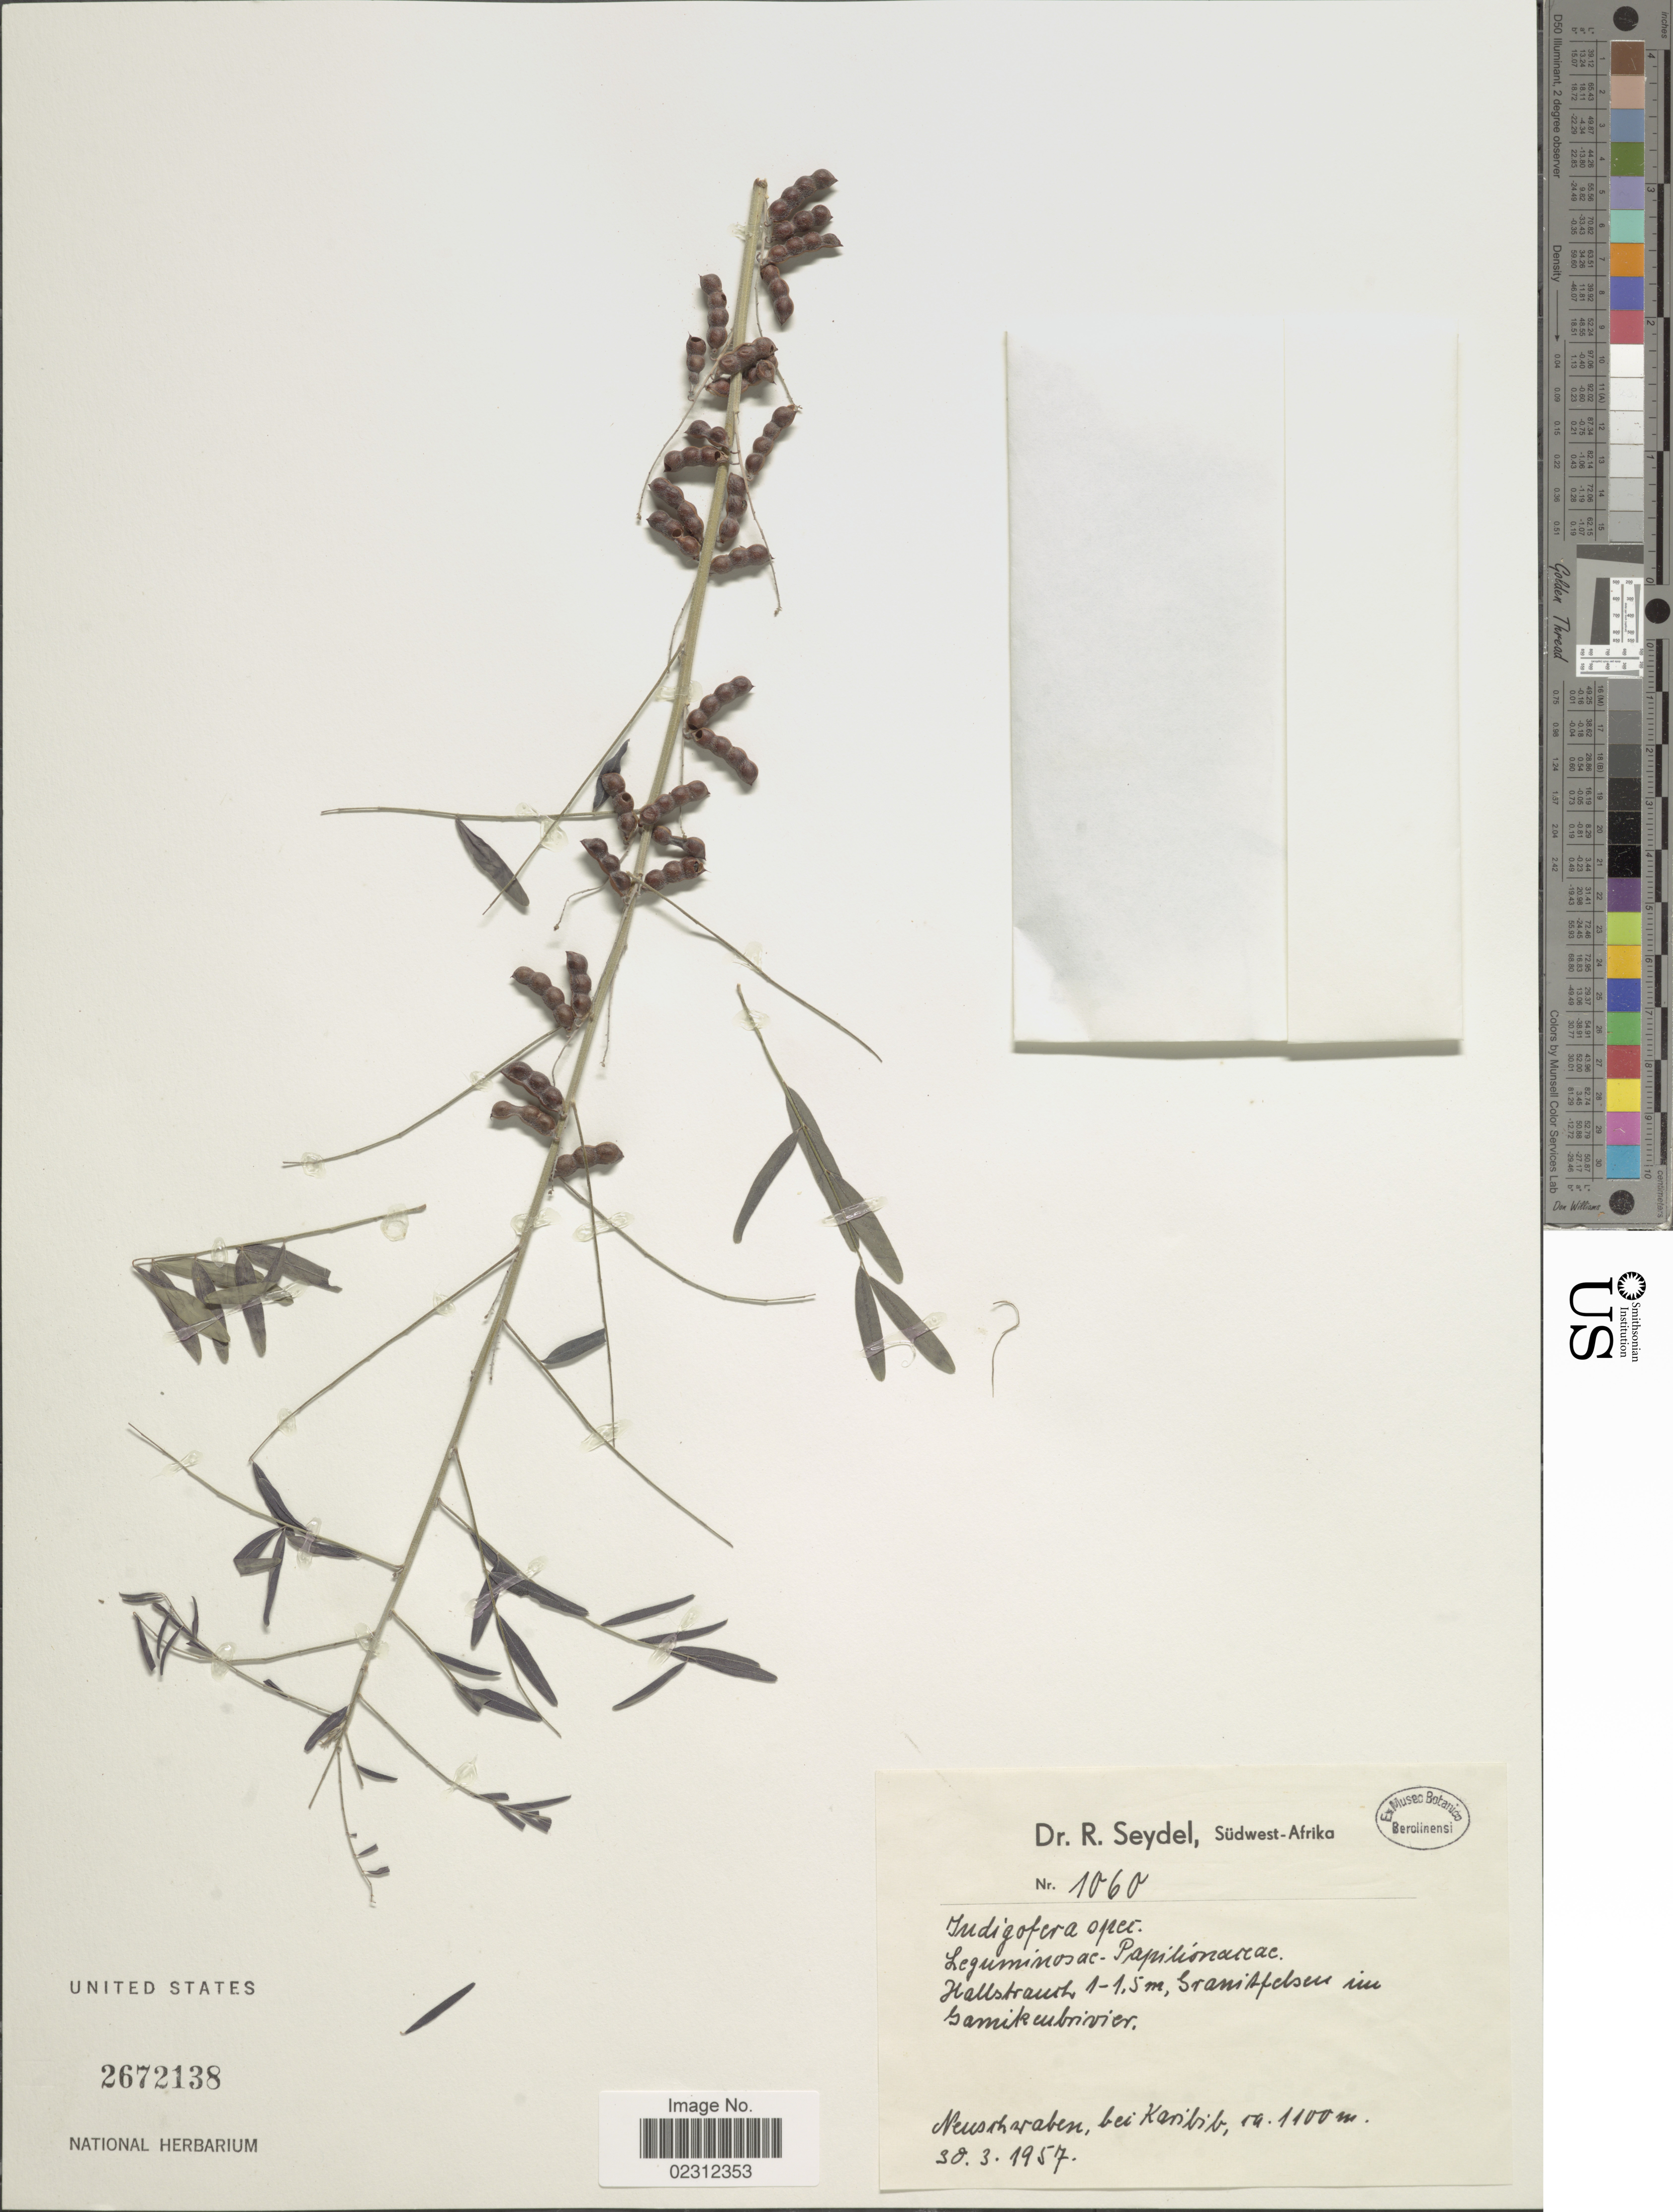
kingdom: Plantae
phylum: Tracheophyta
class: Magnoliopsida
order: Fabales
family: Fabaceae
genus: Indigofera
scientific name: Indigofera sp.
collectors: R. Seydel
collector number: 1060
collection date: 1957-03-30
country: Namibia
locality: Sudwest-Afrika,Neuschwaben, bei Kanbib [at Karibib]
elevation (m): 1100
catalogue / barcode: US 2672138